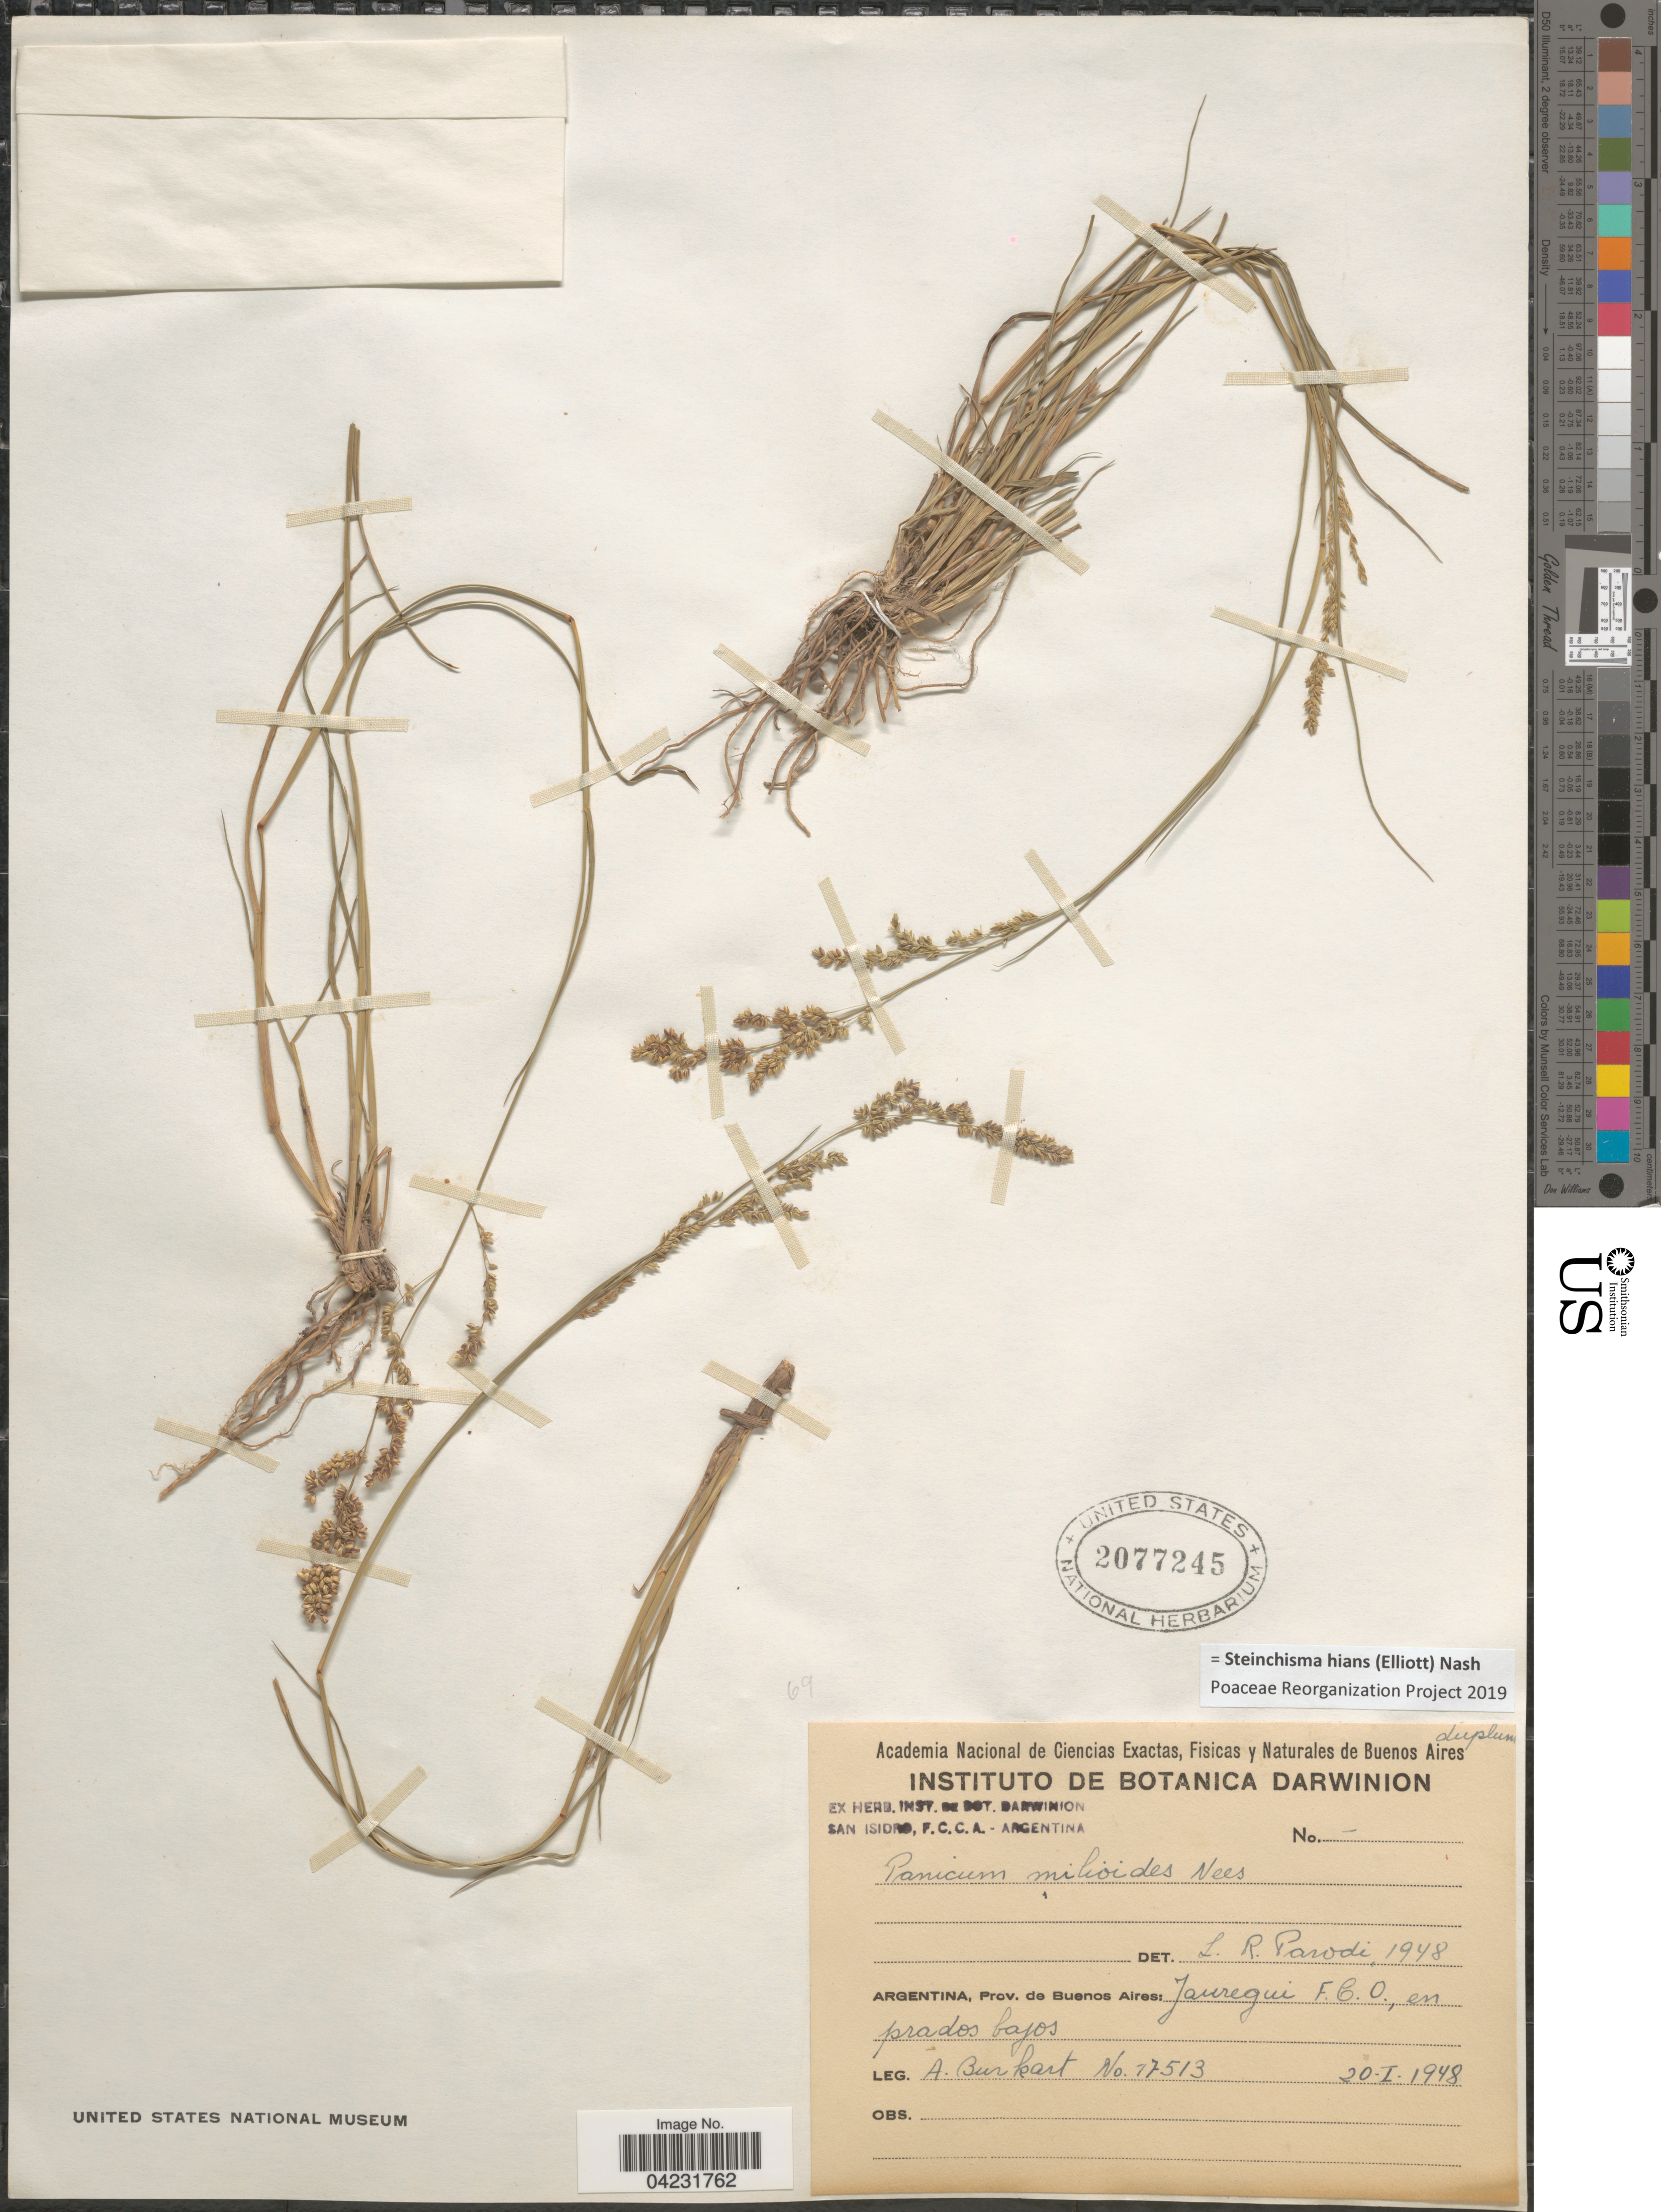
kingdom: Plantae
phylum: Tracheophyta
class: Liliopsida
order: Poales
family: Poaceae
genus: Steinchisma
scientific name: Steinchisma hians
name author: (Elliott) Nash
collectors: A. E. Burkart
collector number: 17513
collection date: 1948-01-20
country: Argentina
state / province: Buenos Aires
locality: Jauregui F.C.O., en prados bajos.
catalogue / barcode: US 2077245